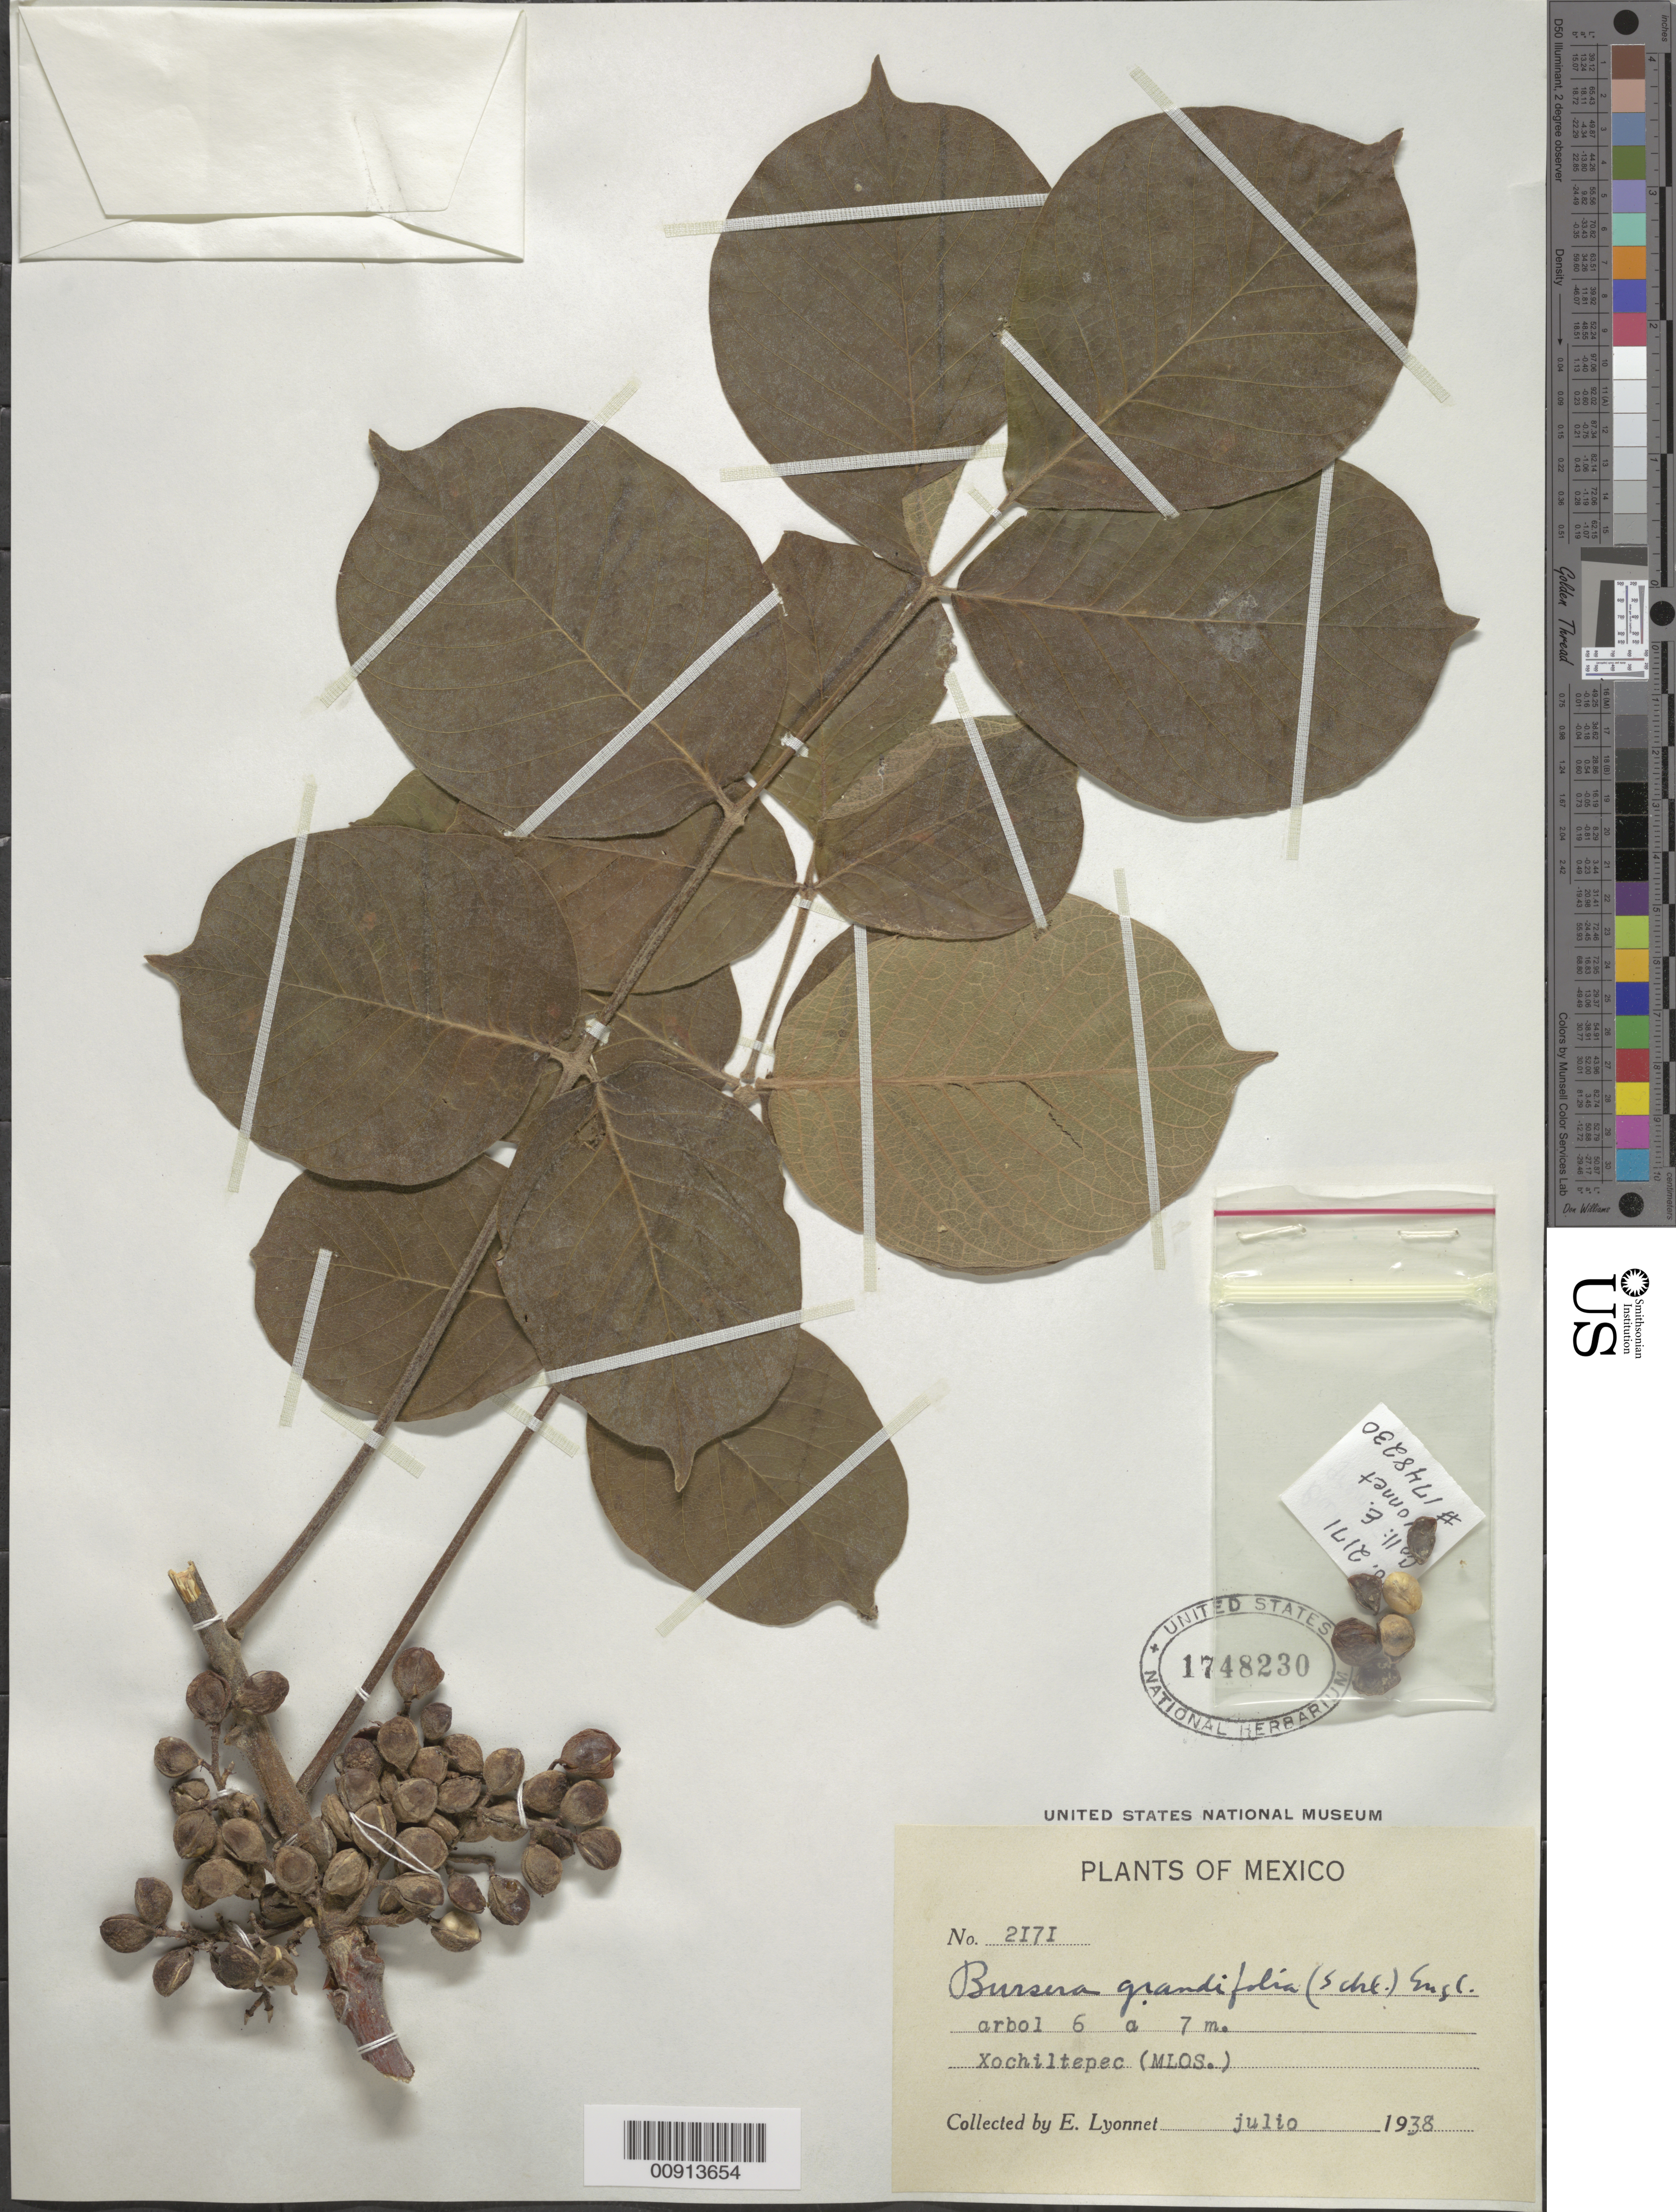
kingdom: Plantae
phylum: Tracheophyta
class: Magnoliopsida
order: Sapindales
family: Burseraceae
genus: Bursera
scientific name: Bursera grandifolia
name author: (Schltdl.) Engl.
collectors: Bro. E. Lyonnet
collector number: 2171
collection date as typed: Jul 1938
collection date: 1938-07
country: Mexico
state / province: Morelos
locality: Xochiltepec (Morelos).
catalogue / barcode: US 1748230